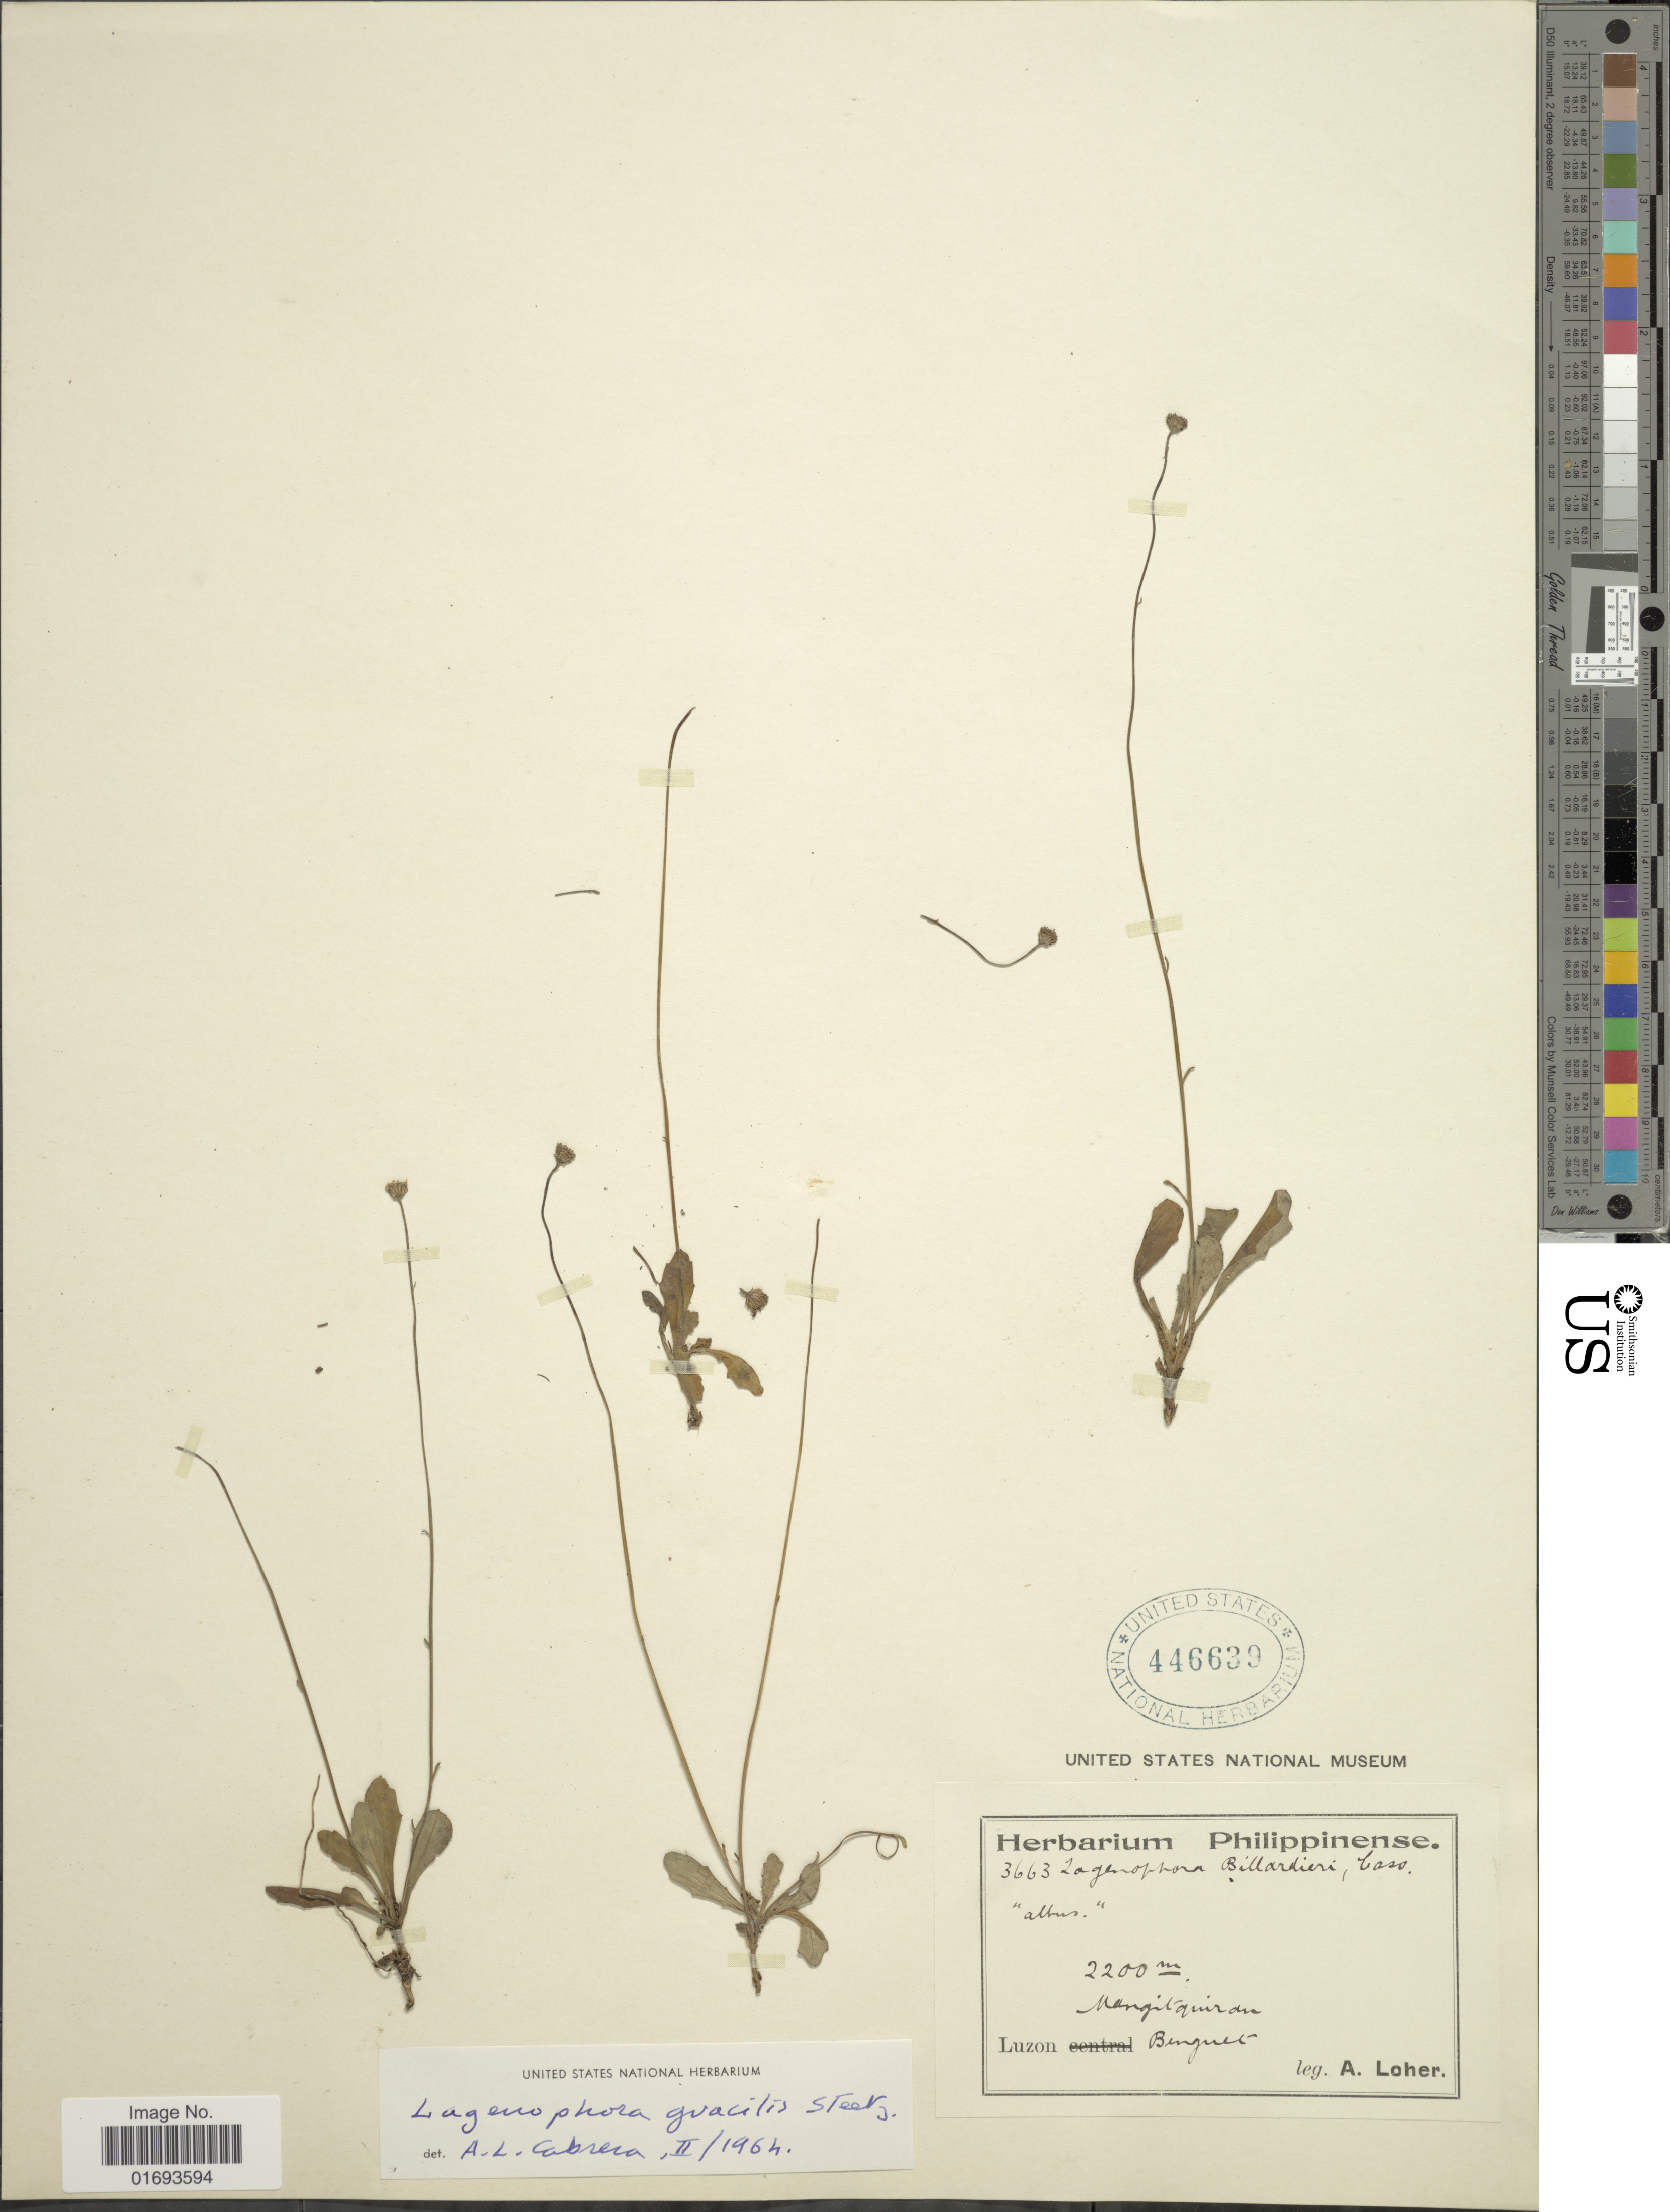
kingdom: Plantae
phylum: Tracheophyta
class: Magnoliopsida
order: Asterales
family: Asteraceae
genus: Lagenophora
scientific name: Lagenophora gracilis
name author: Steetz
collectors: A. Loher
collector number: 3663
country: Philippines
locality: Mangiquirdin, Benguet. Luzon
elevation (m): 2200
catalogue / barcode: US 446639